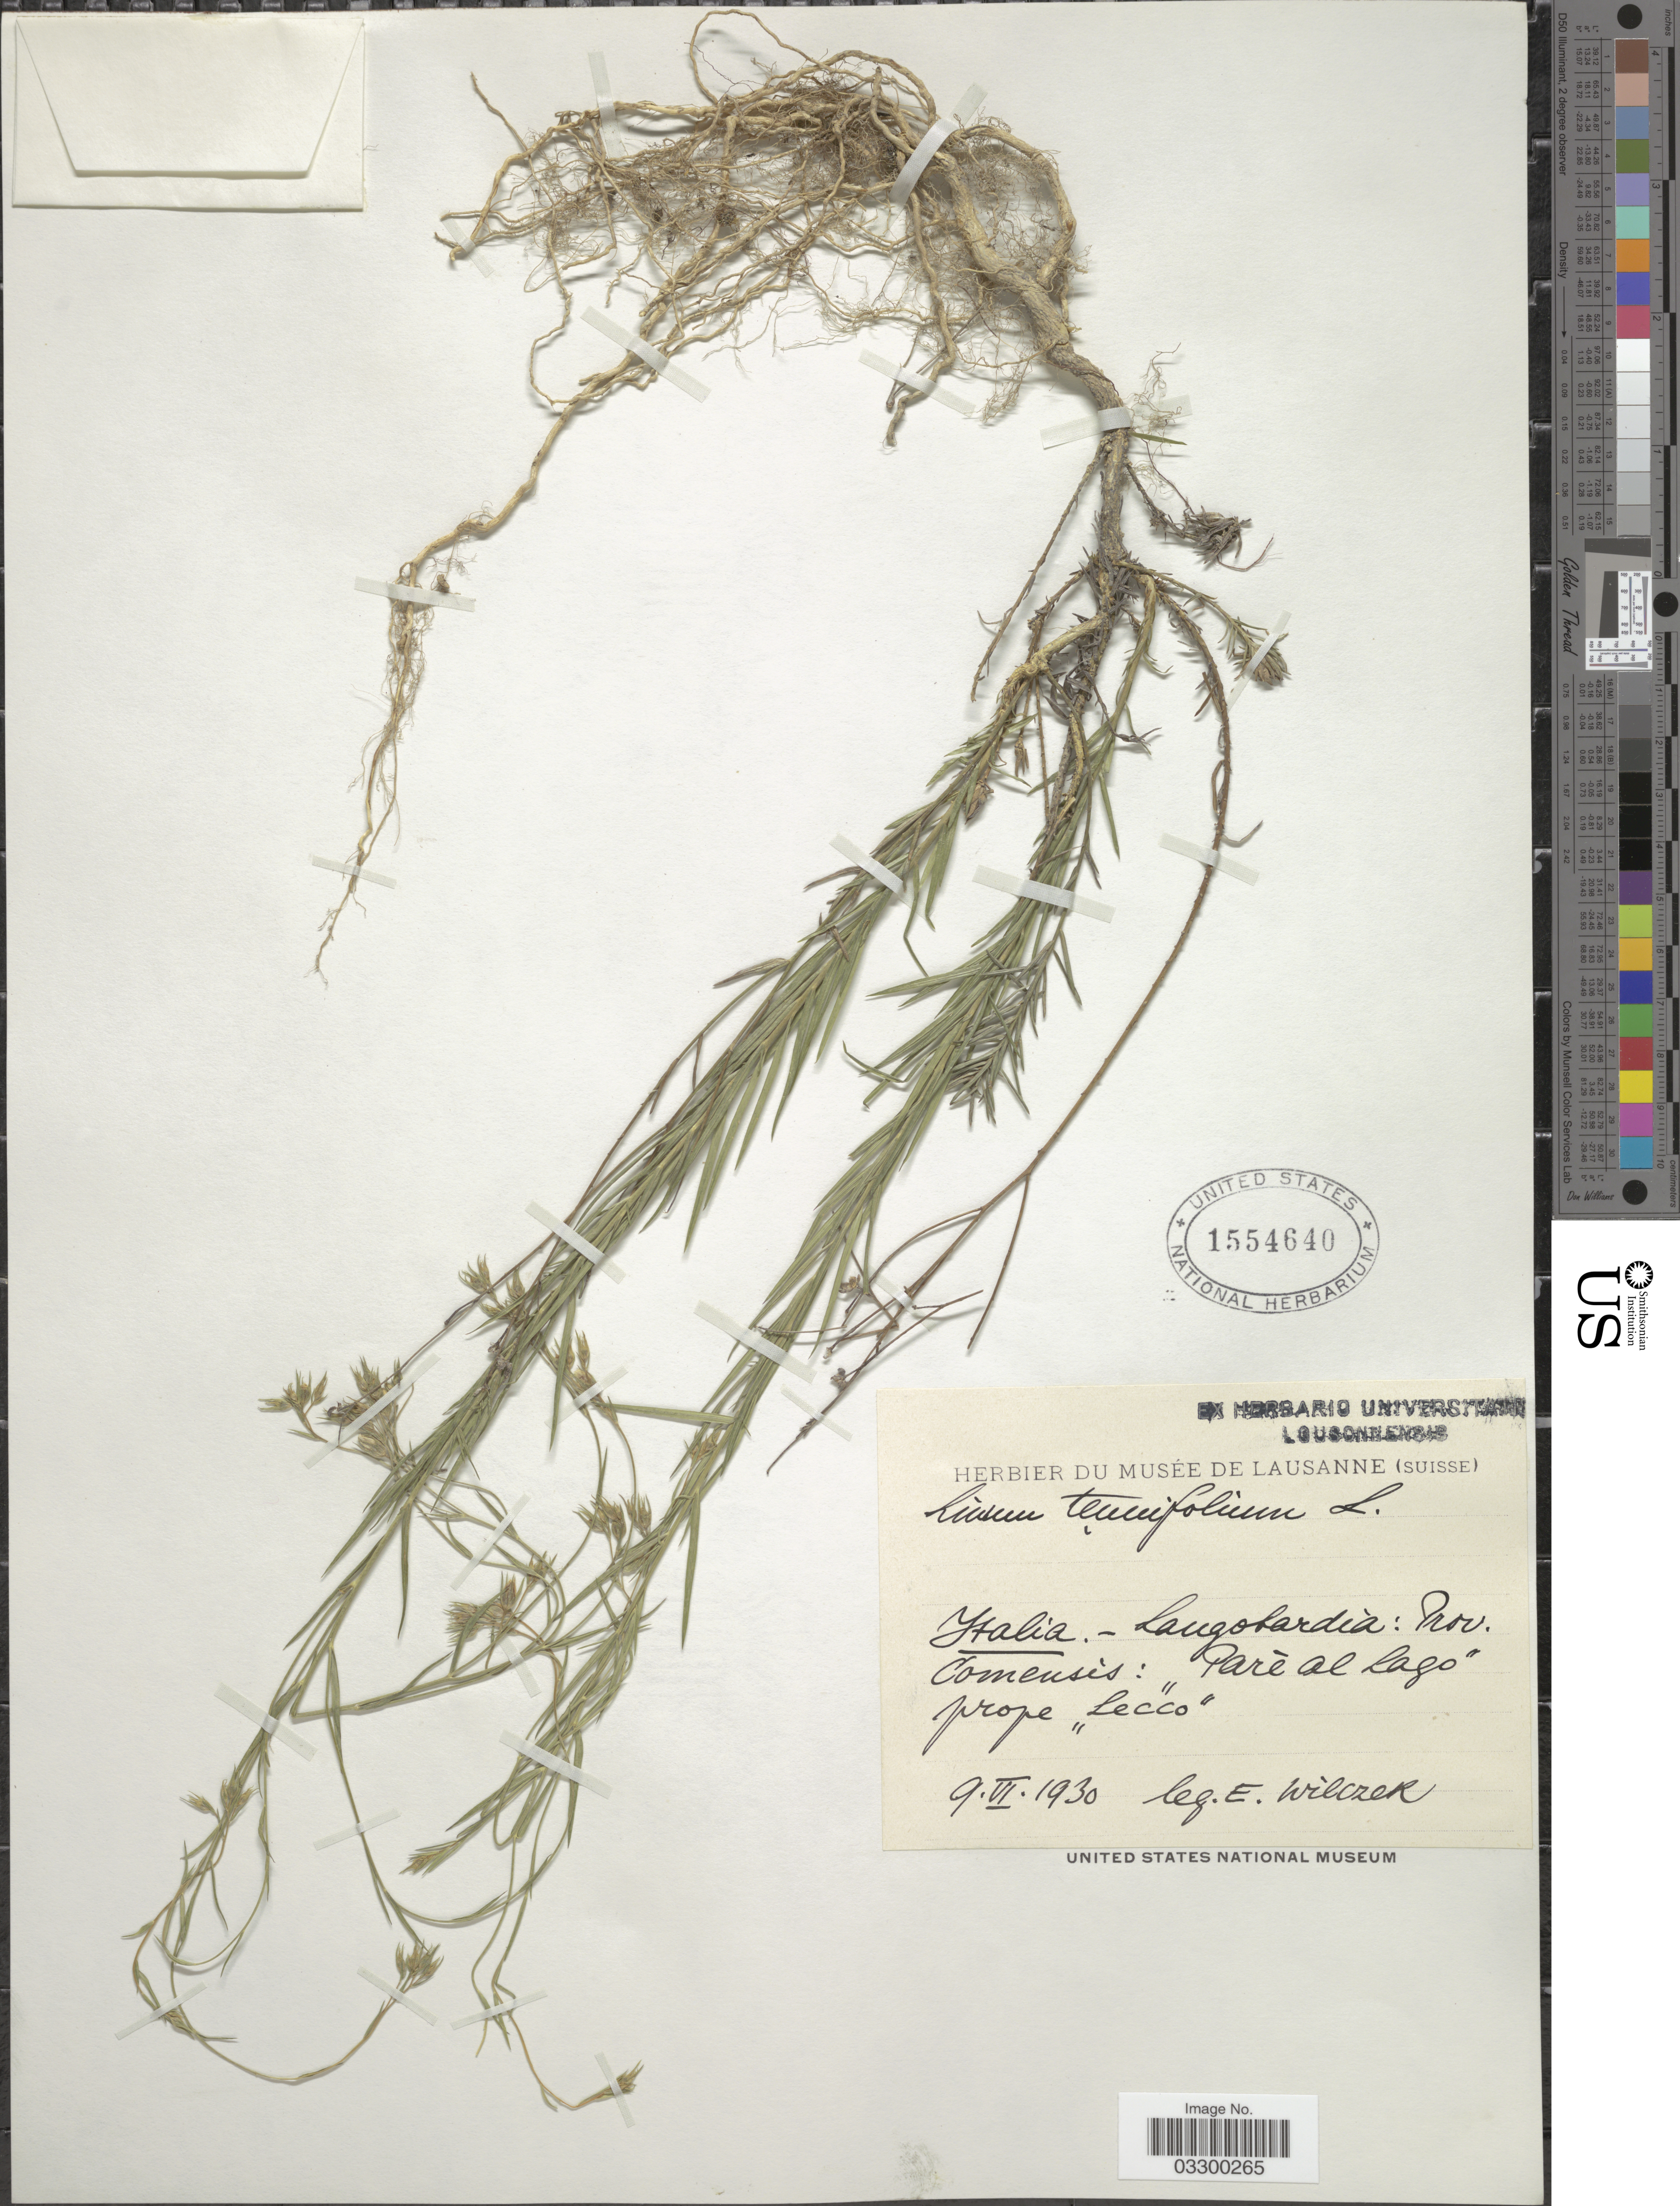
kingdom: Plantae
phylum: Tracheophyta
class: Magnoliopsida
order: Malpighiales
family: Linaceae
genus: Linum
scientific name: Linum tenuifolium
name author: L.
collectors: E. Wilczek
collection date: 1930-06-09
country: Italy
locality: Longobardia: Prov. Comensis: "Parè al Lago" prope "Lecco".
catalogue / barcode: US 1554640